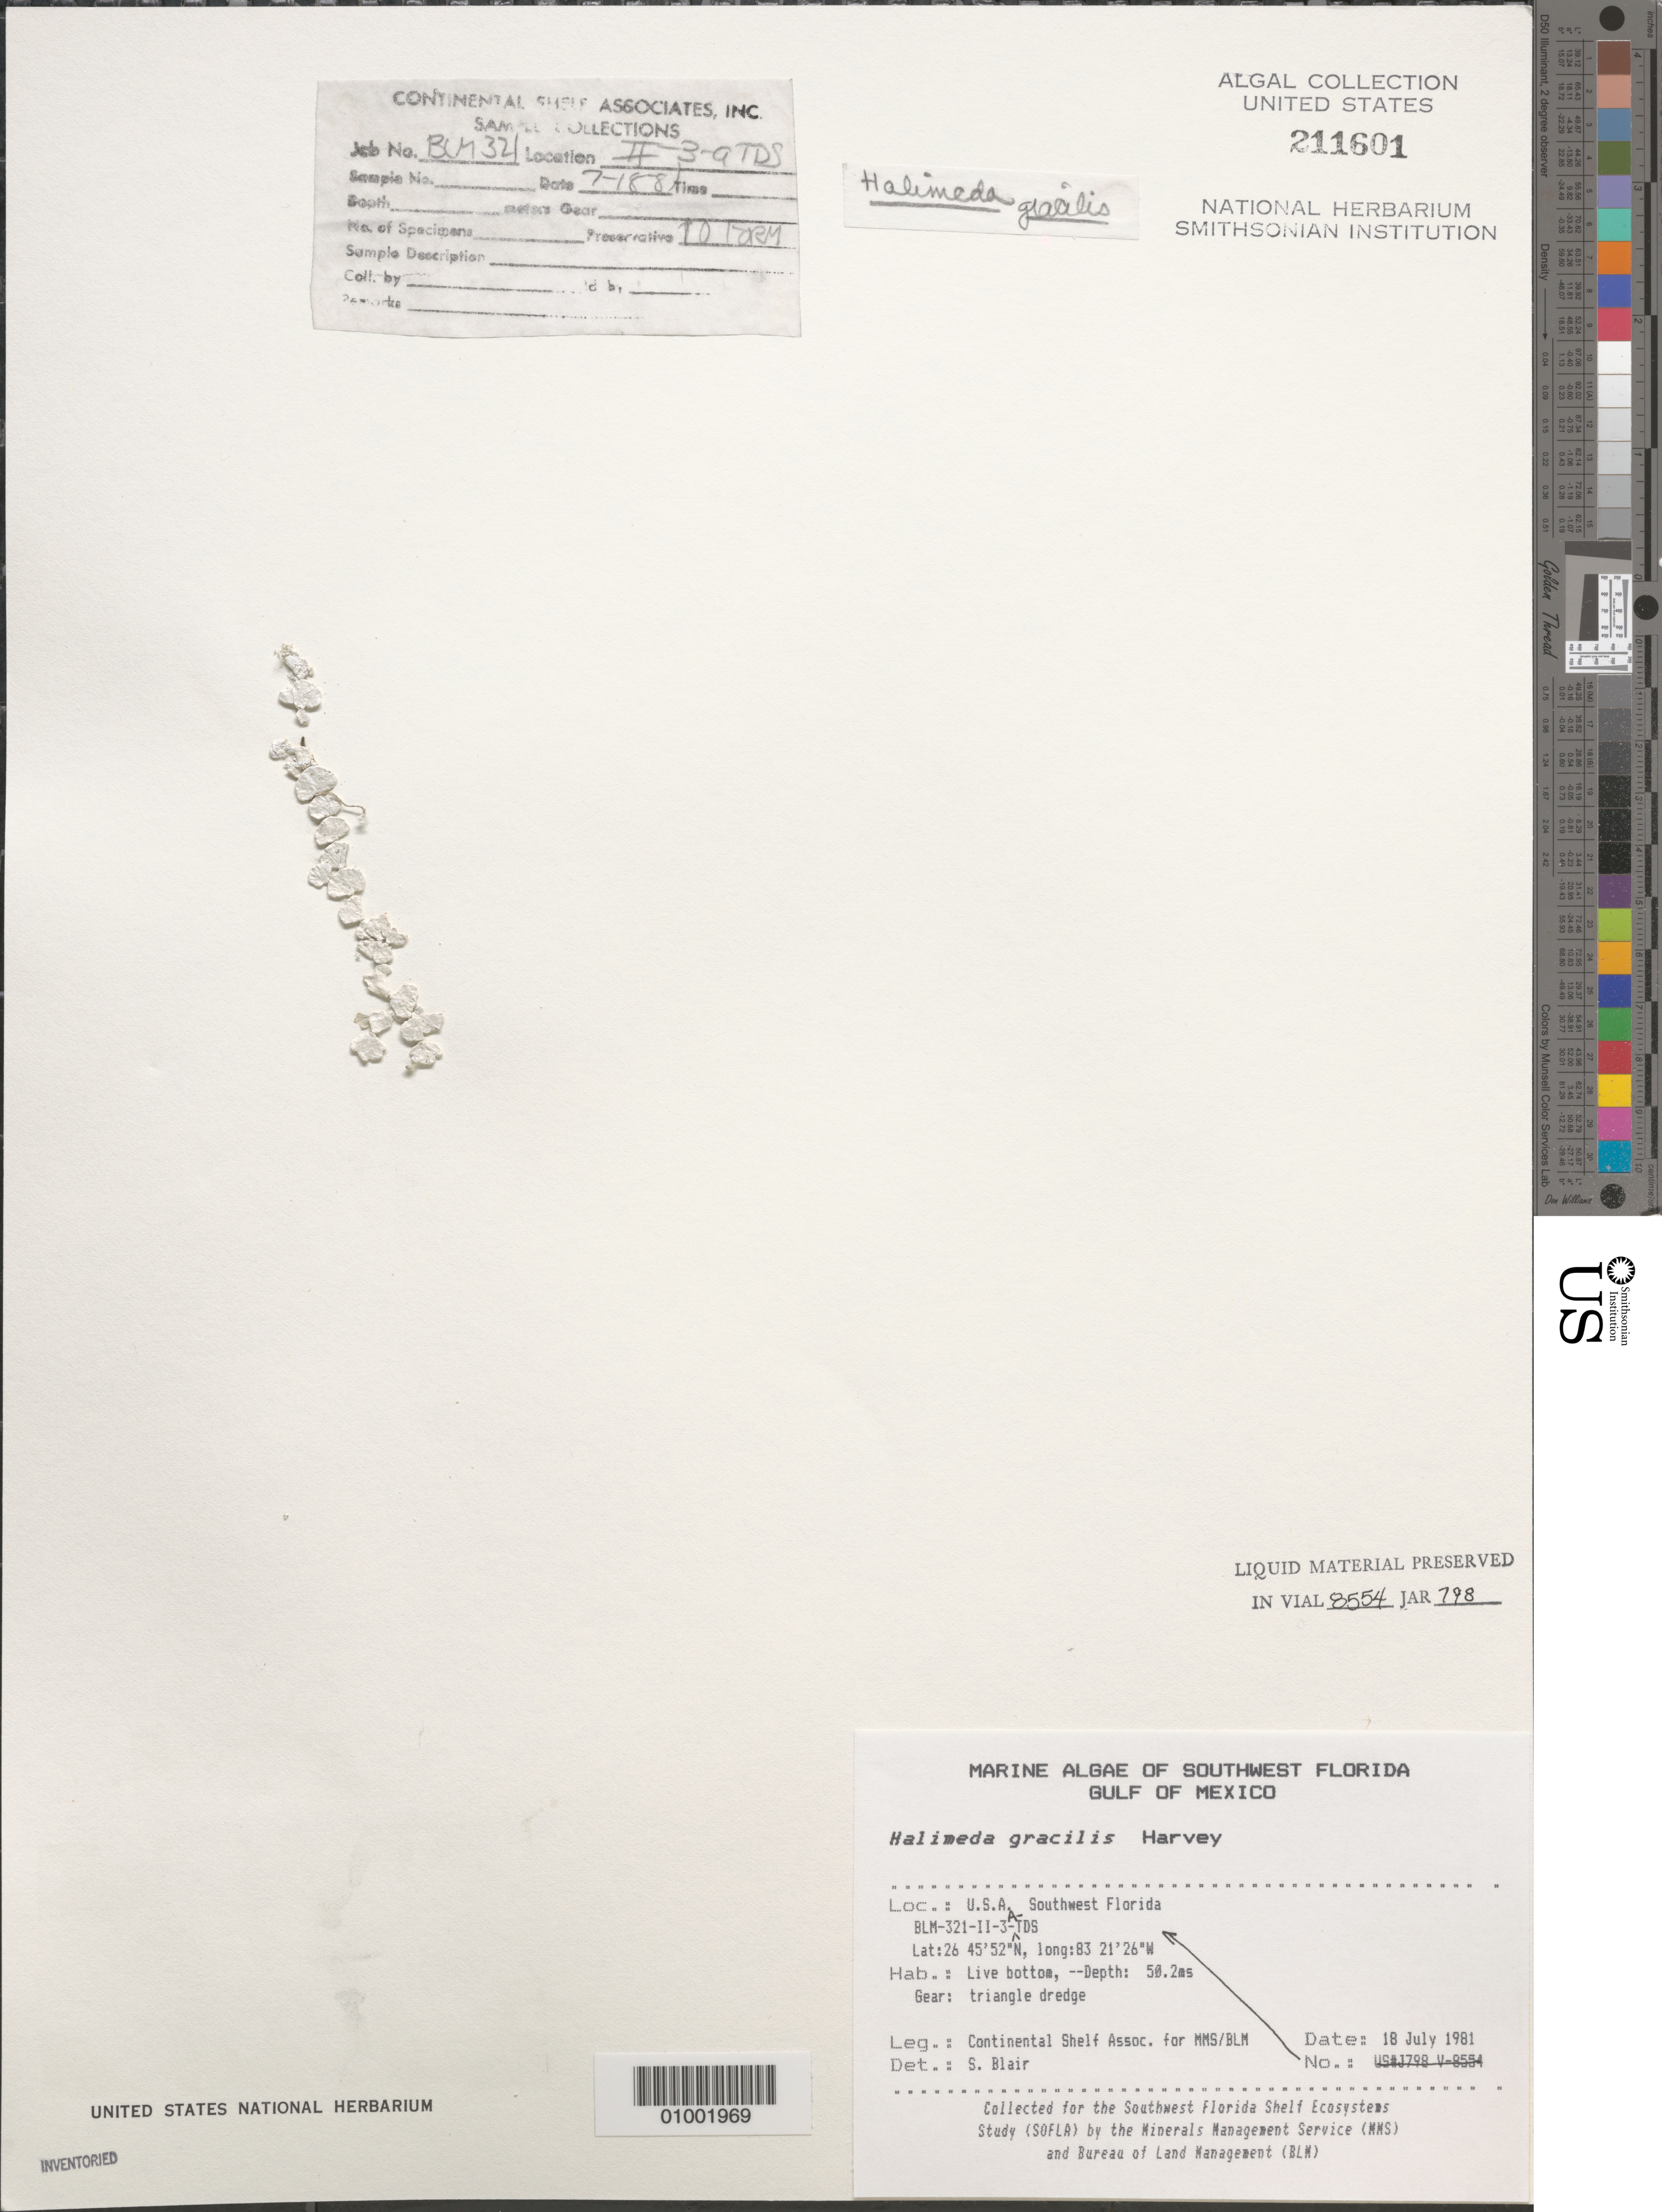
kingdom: Plantae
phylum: Chlorophyta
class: Ulvophyceae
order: Bryopsidales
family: Halimedaceae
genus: Halimeda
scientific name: Halimeda gracilis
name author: Harv. ex J. Agardh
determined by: Blair, S. M.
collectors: Continental Shelf Associates for the MMS/BLM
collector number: BLM-321-II-3-A-TDS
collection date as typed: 18 Jul 1981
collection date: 1981-07-18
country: United States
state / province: Florida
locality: Gulf of Mexico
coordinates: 26 45'52"N, 83 21'26"W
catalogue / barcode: US 211601